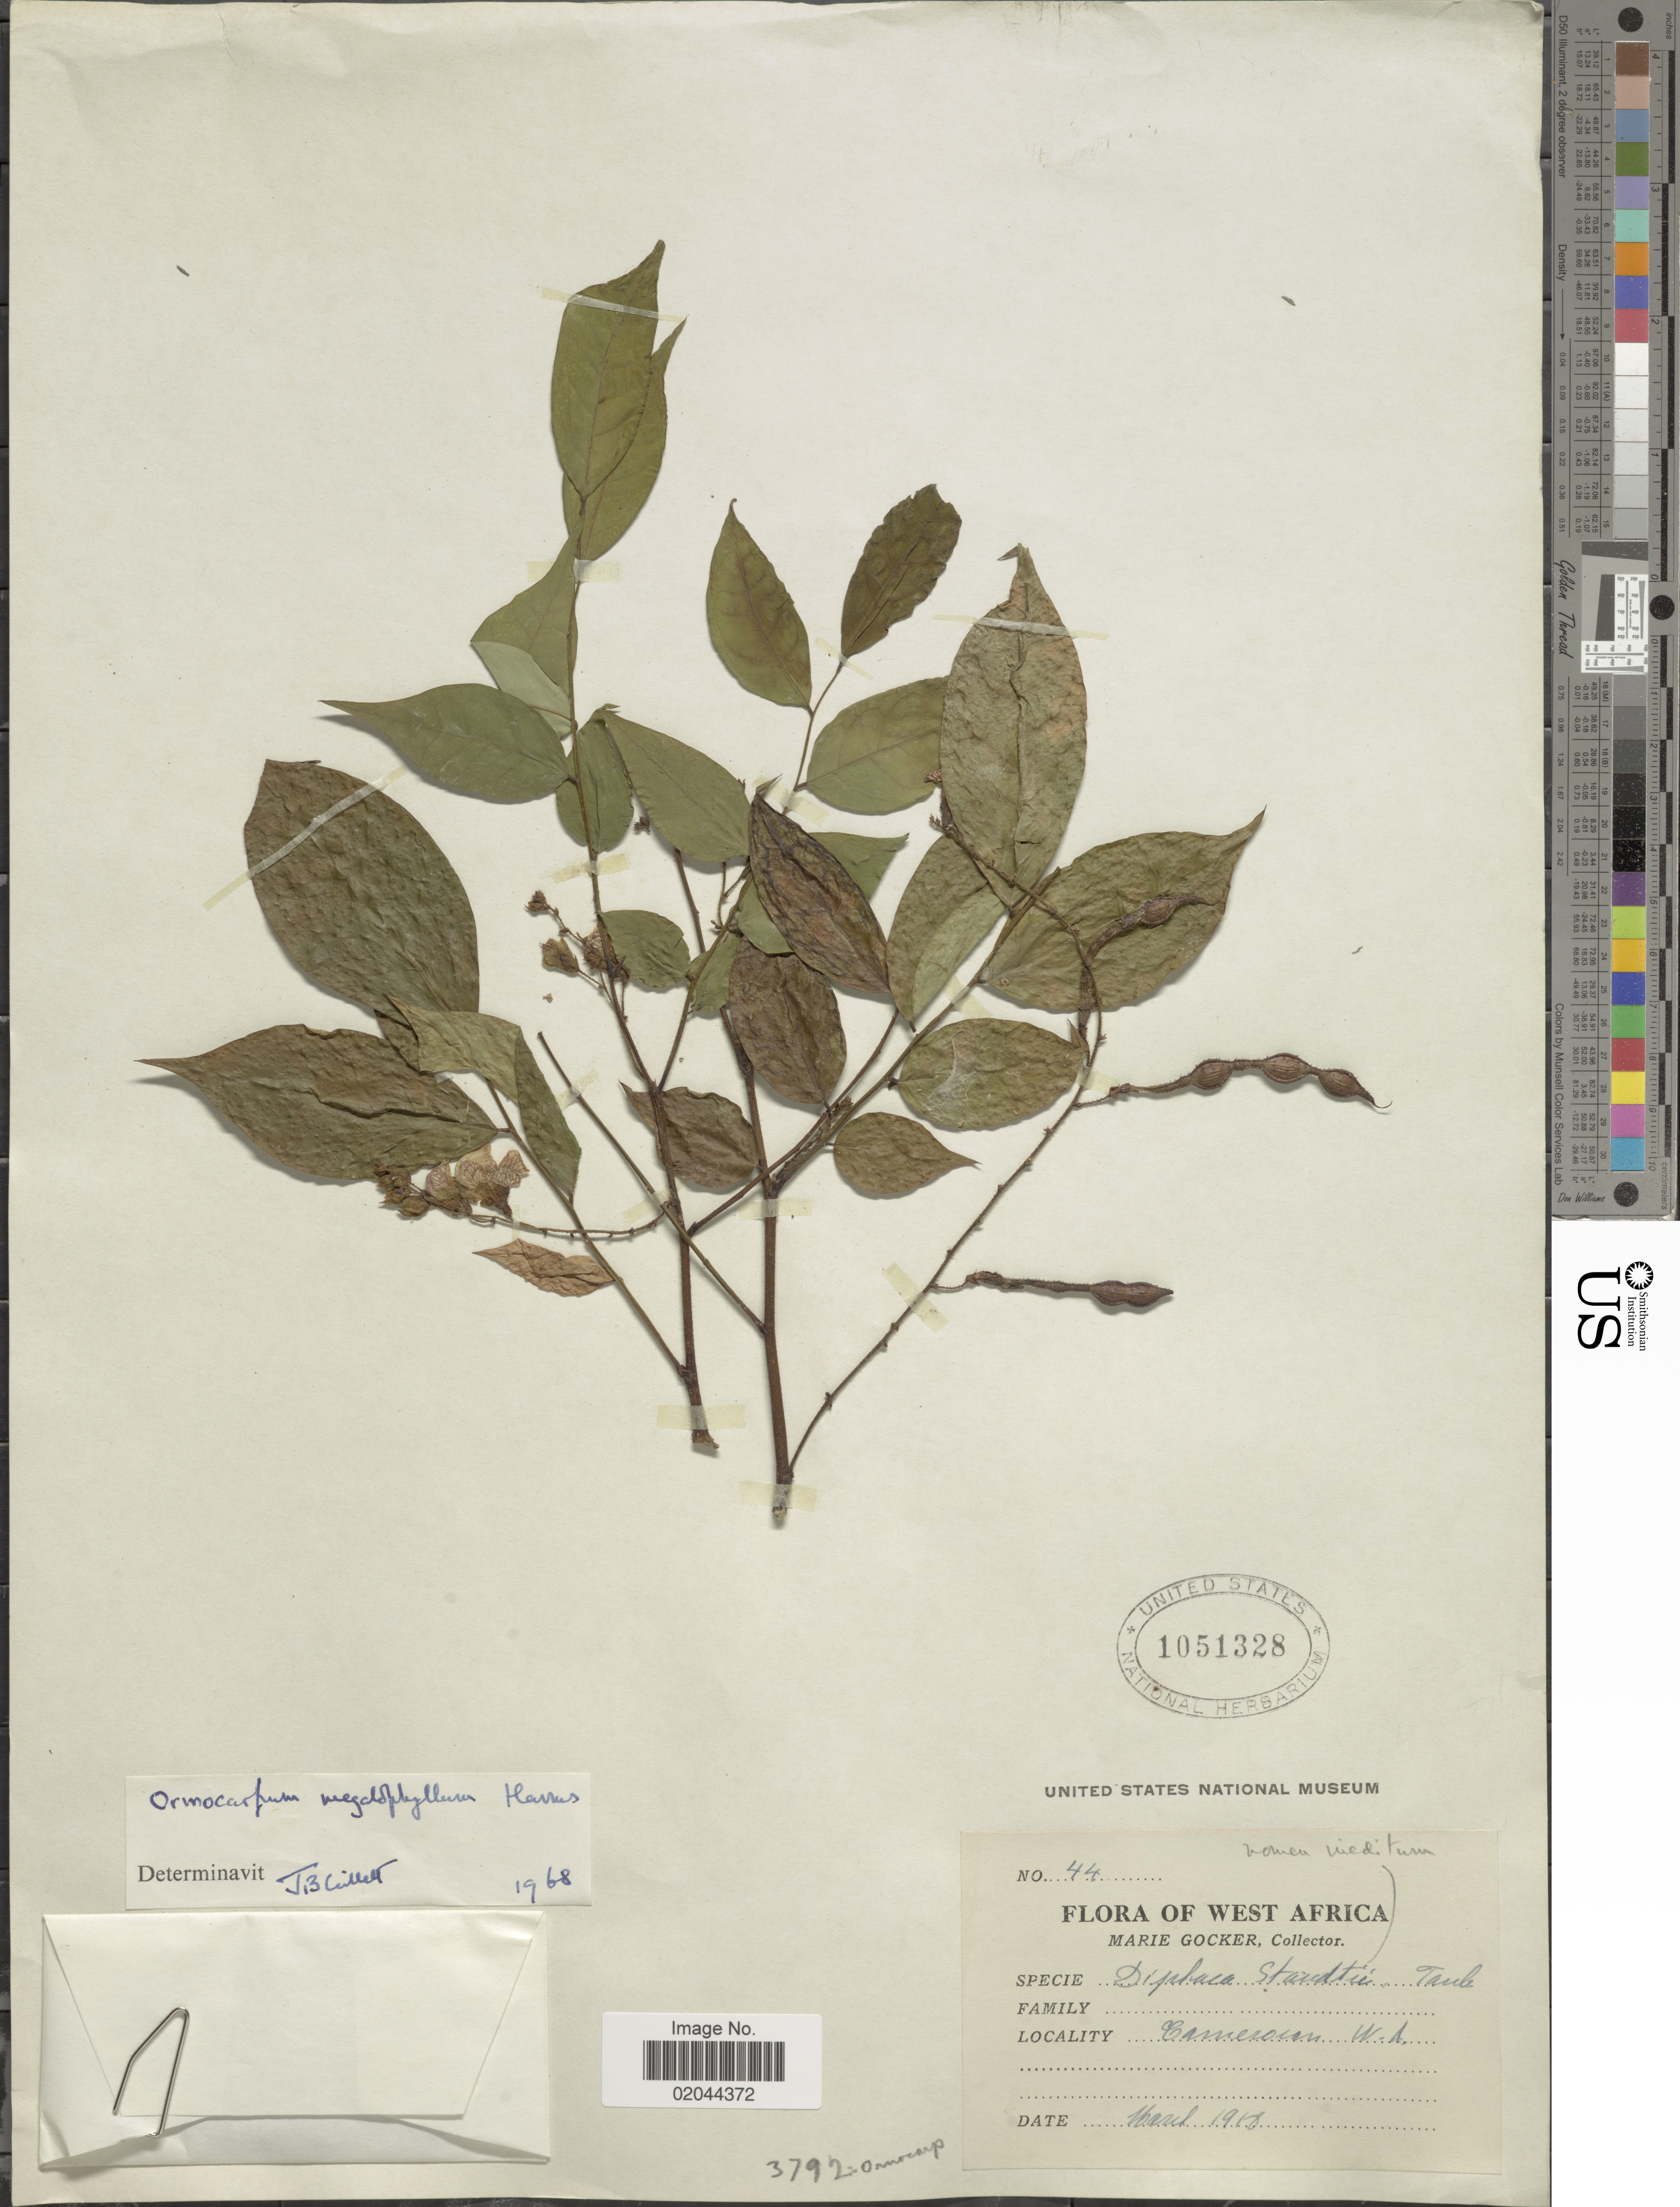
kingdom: Plantae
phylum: Tracheophyta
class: Magnoliopsida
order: Fabales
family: Fabaceae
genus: Ormocarpum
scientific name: Ormocarpum megalophyllum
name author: Harms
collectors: M. Gocker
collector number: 44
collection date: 1918-03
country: Cameroon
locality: West Africa, Cameroun W.A.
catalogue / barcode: US 1051328